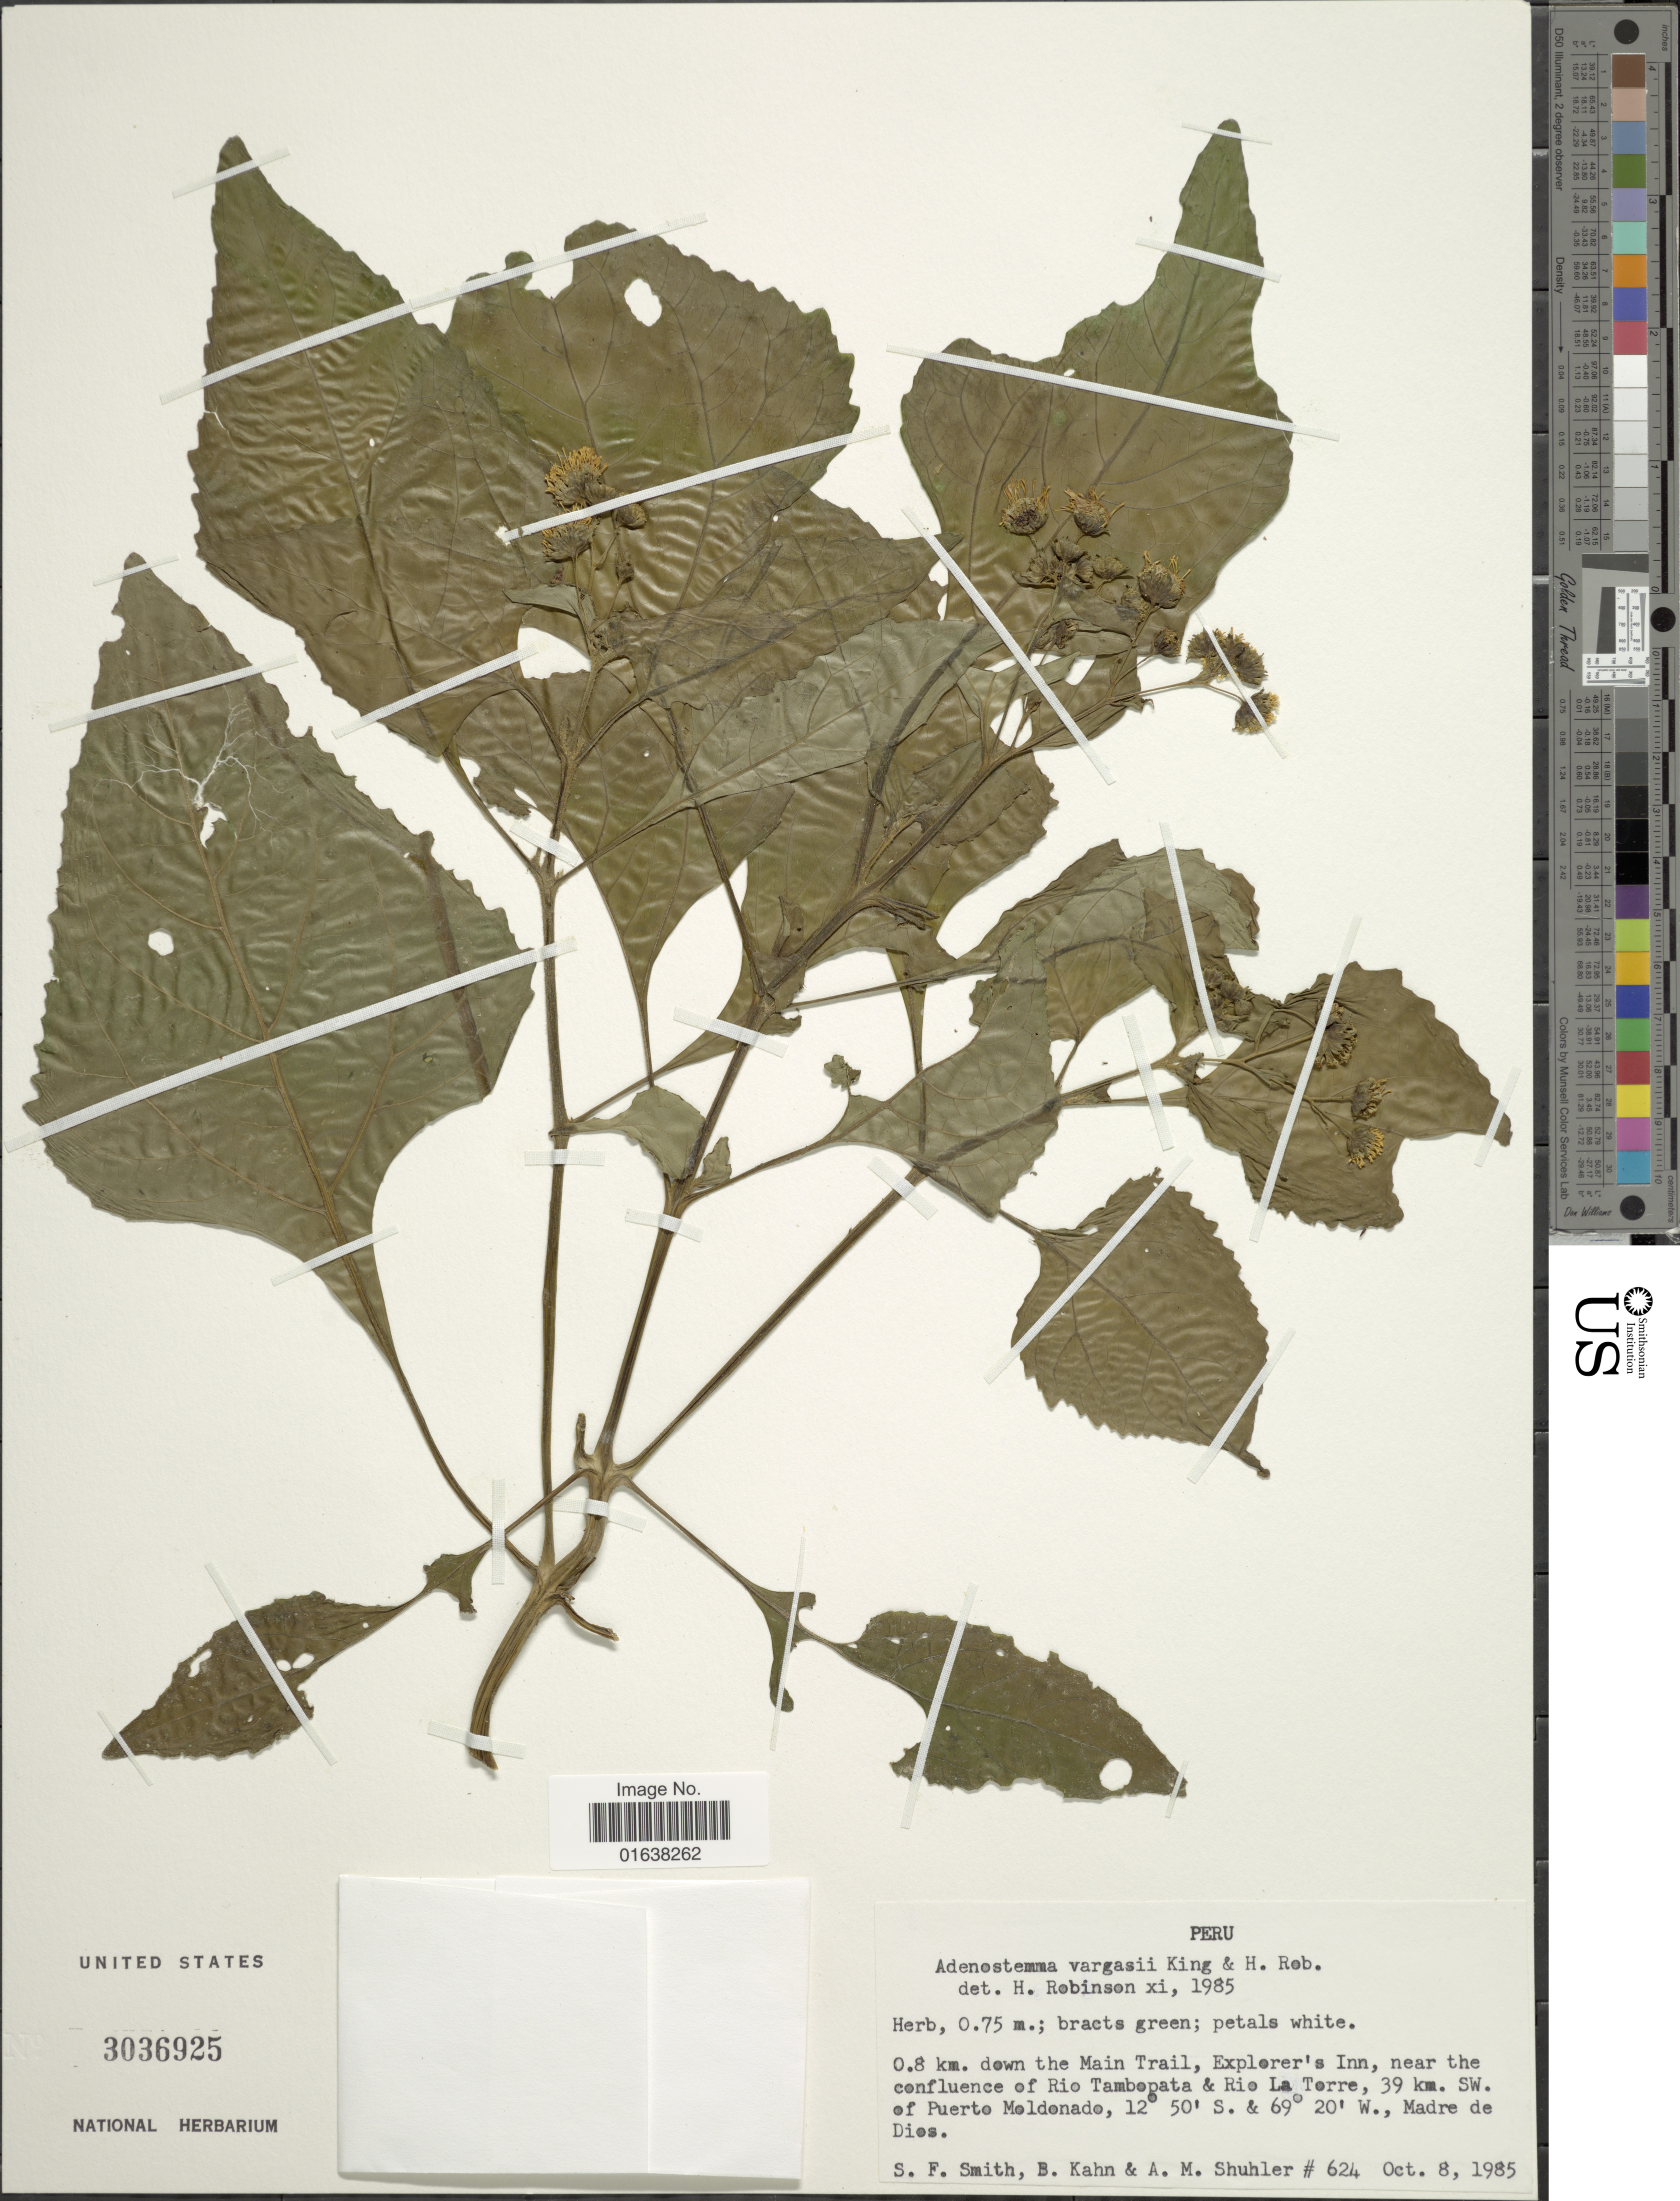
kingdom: Plantae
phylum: Tracheophyta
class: Magnoliopsida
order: Asterales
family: Asteraceae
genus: Adenostemma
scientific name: Adenostemma vargasii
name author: R.M. King & H. Rob.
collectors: S.F. Smith, B. Kahn & A. Shuhler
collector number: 624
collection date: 1985-10-08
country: Peru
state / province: Madre de Dios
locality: Peru. 0.8 km. down the Main Trail, Explorer's Inn, near the confluence of Rio Tambopata & Rio La Torre, 39 km. SW. of Puerto Moldonado, Madre de Dios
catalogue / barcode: US 3036925